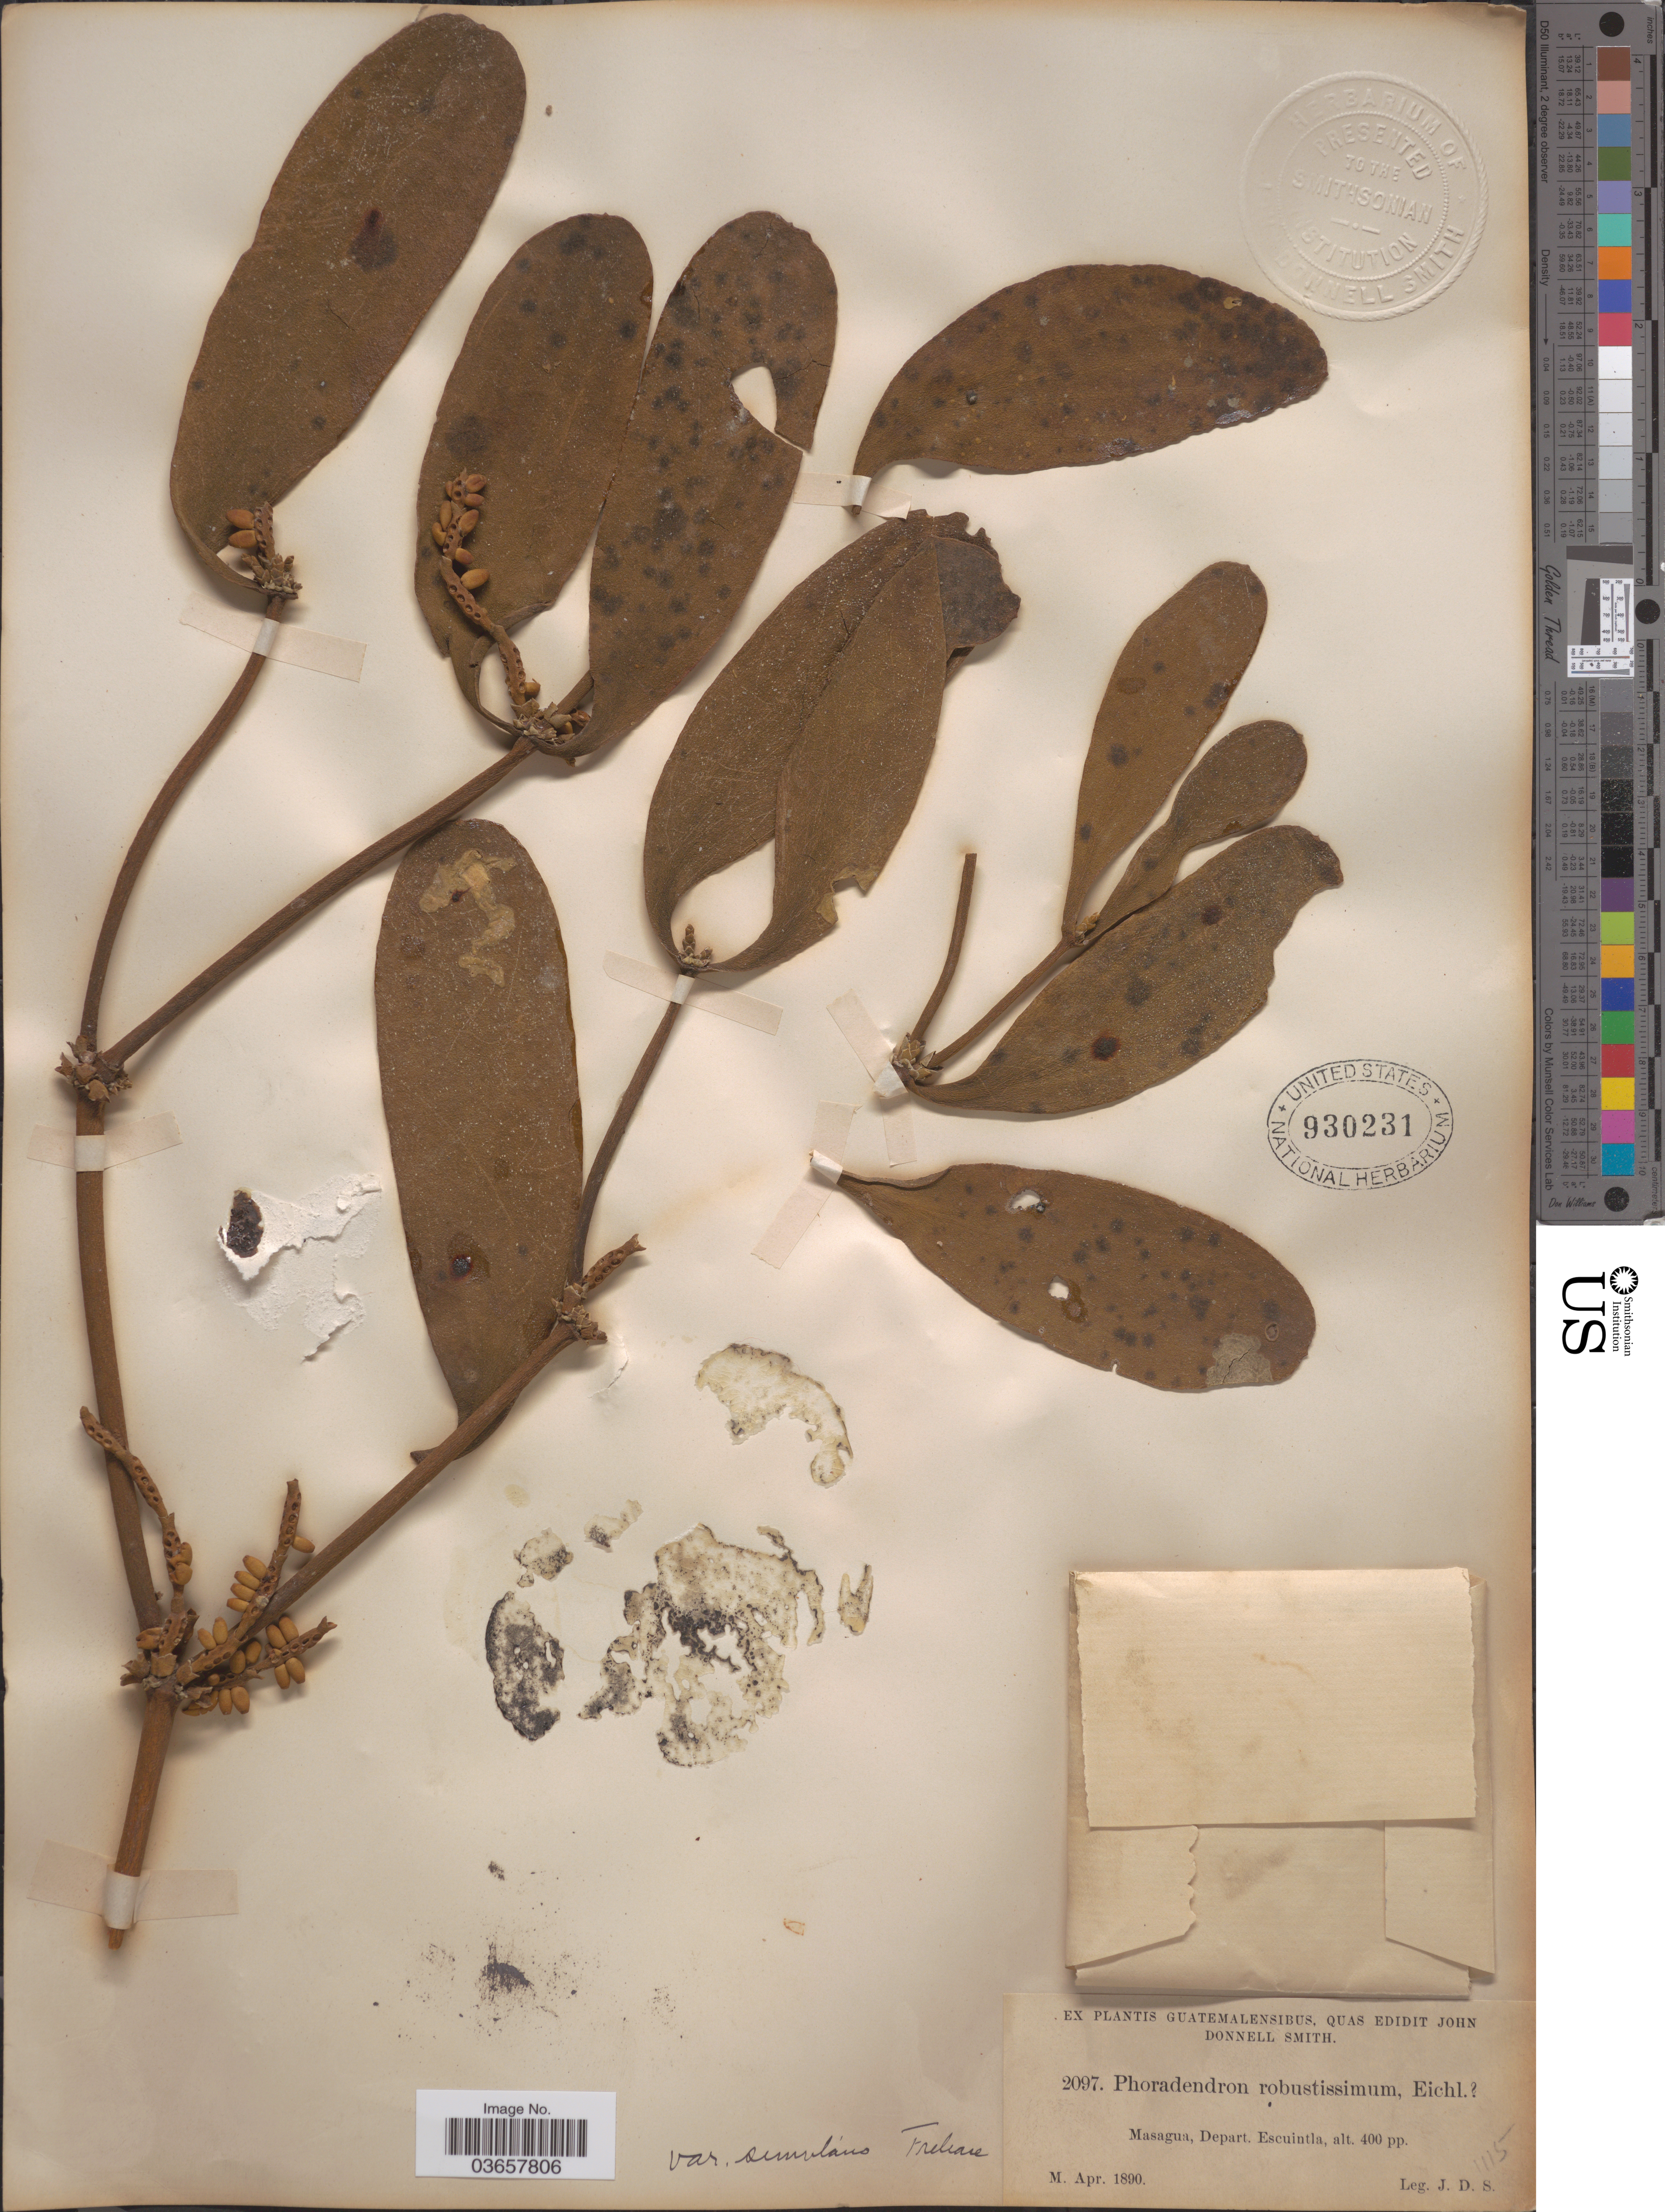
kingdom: Plantae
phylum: Tracheophyta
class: Magnoliopsida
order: Santalales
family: Viscaceae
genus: Phoradendron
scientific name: Phoradendron robustissimum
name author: Eichler in Mart.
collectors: J. Donnell Smith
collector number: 2097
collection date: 1890-04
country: Guatemala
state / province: Escuintla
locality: Masagua, Depart. Escuintla.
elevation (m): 122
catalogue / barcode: US 930231